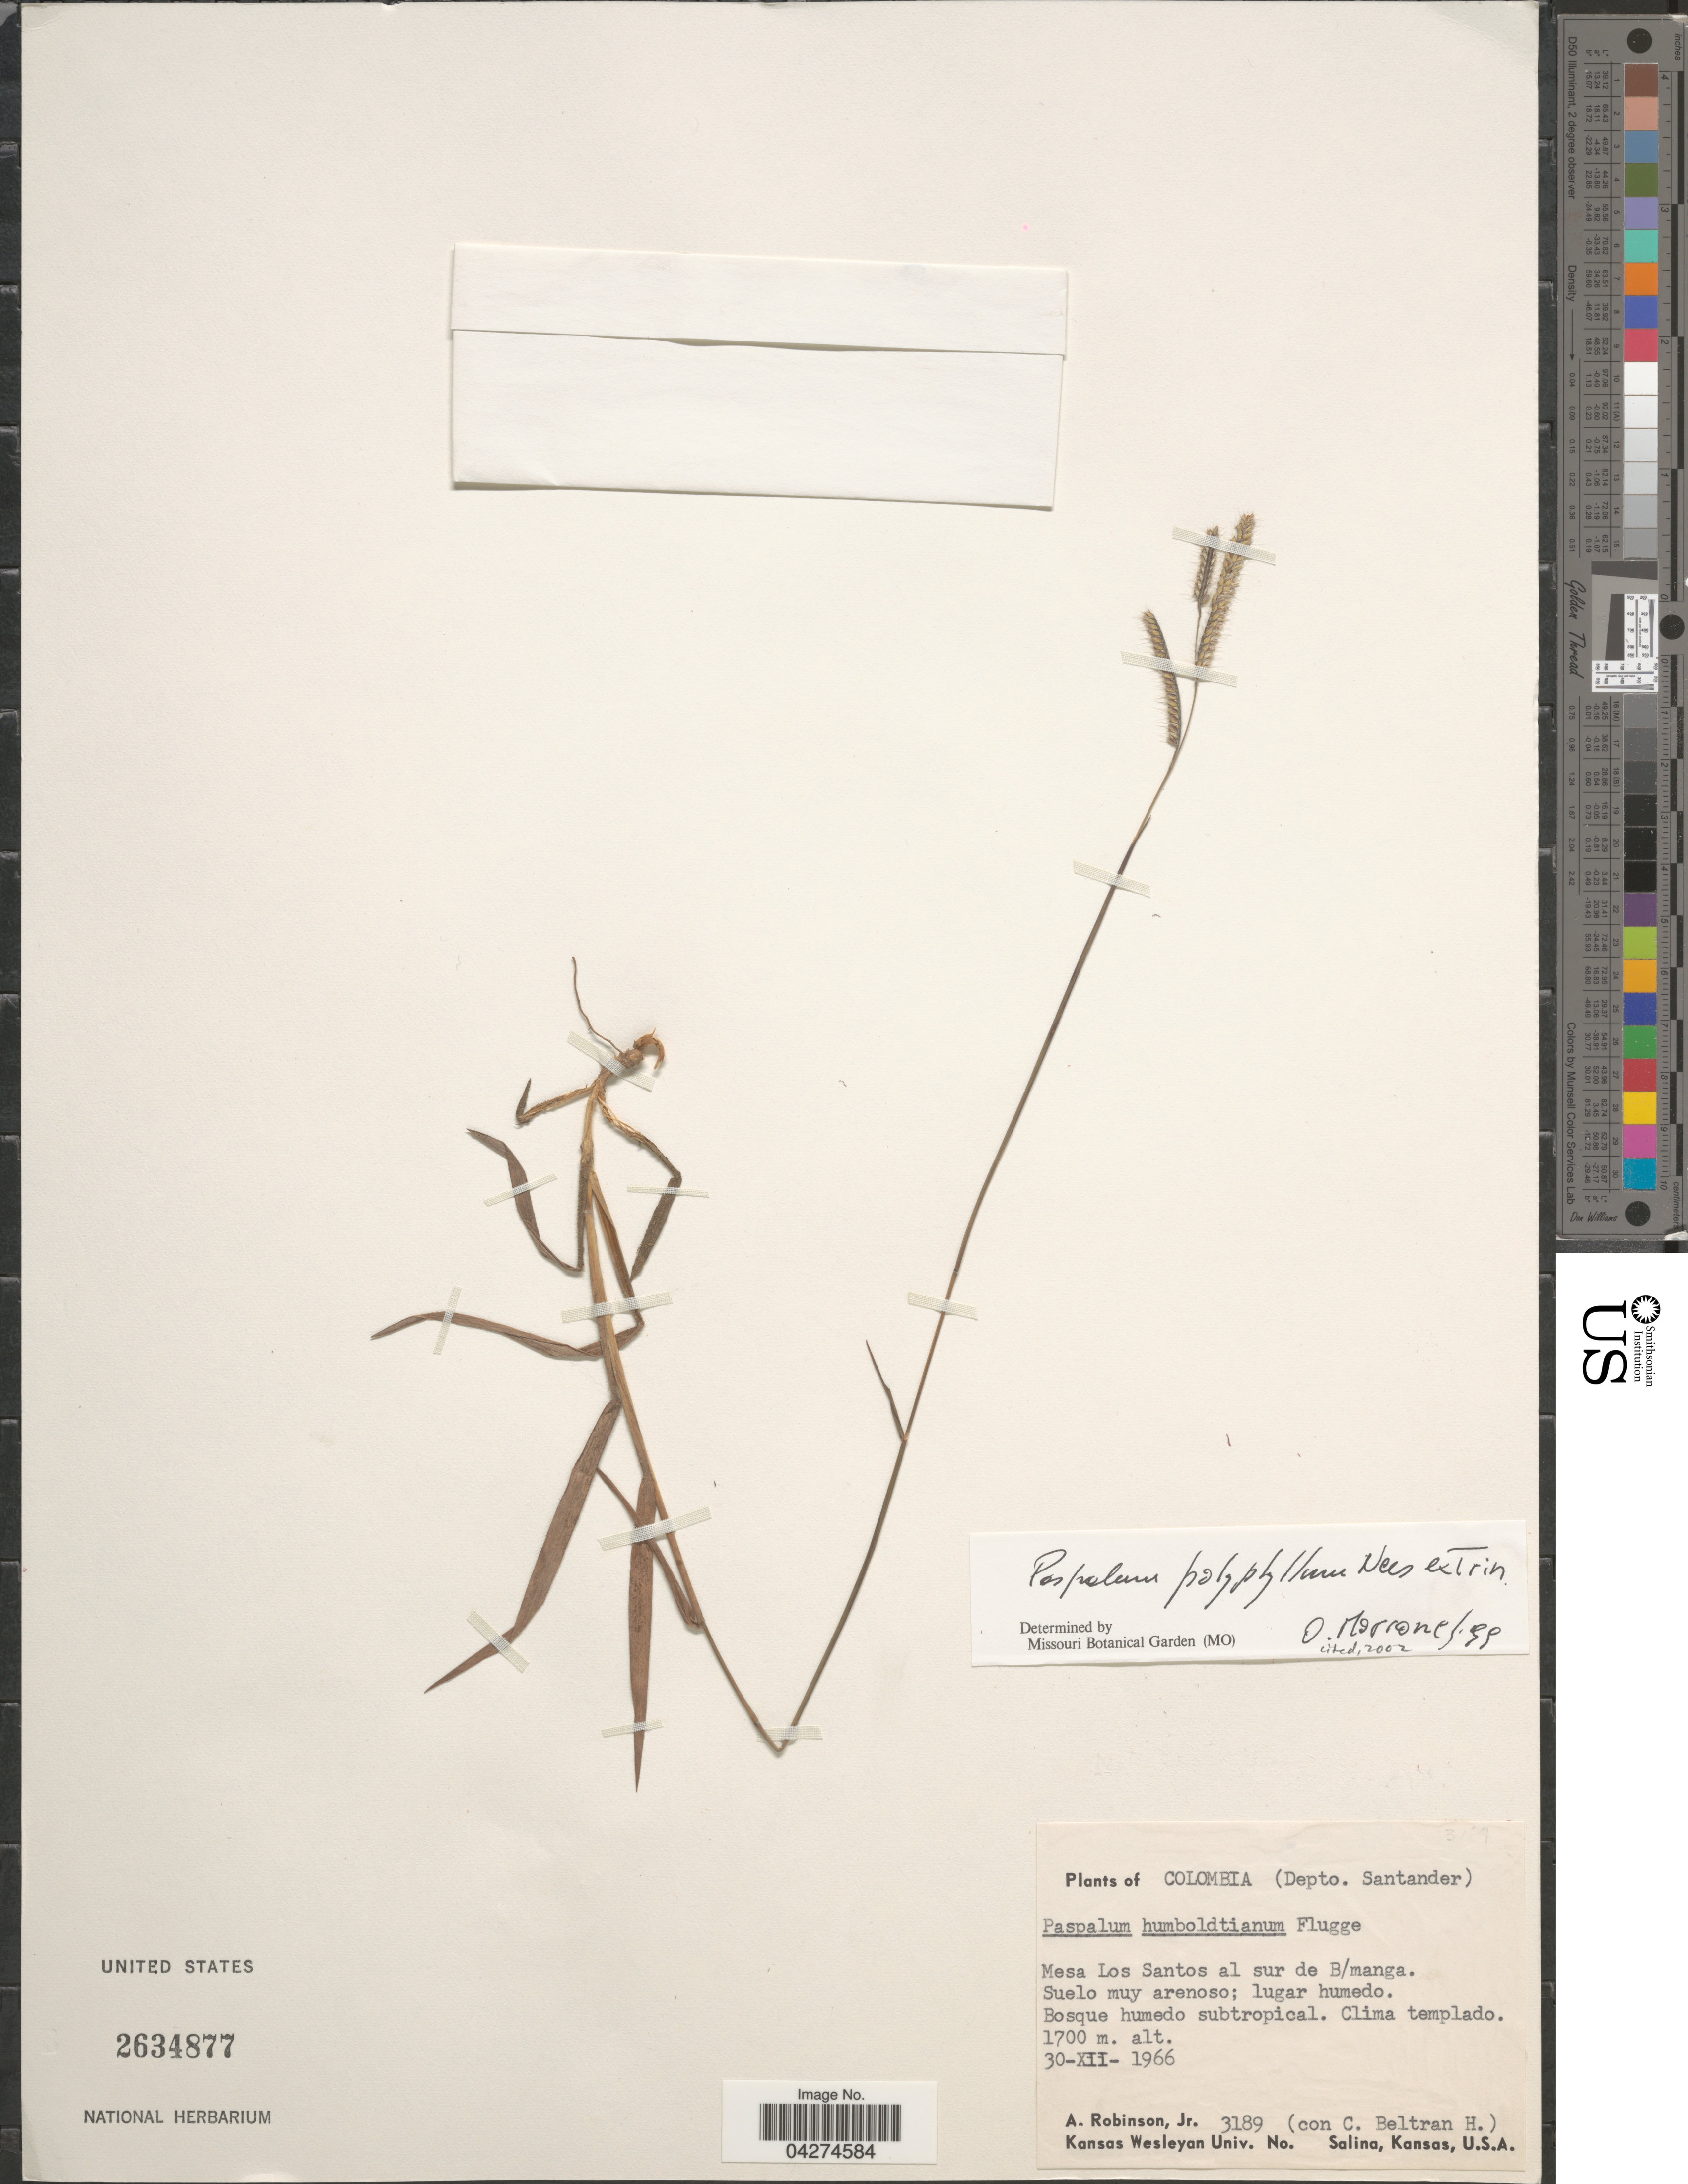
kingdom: Plantae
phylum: Tracheophyta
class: Liliopsida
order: Poales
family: Poaceae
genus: Paspalum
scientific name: Paspalum polyphyllum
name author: Nees ex Trin.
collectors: A. Robinson Jr. & H. Beltran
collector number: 3189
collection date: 1966-12-30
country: Colombia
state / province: Santander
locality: (Depto. Santander). Mesa Los Santos al sur de B/manga. Suelo muy arenoso; lugar humedo. Bosque humedo subtropical.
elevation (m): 1700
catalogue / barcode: US 2634877